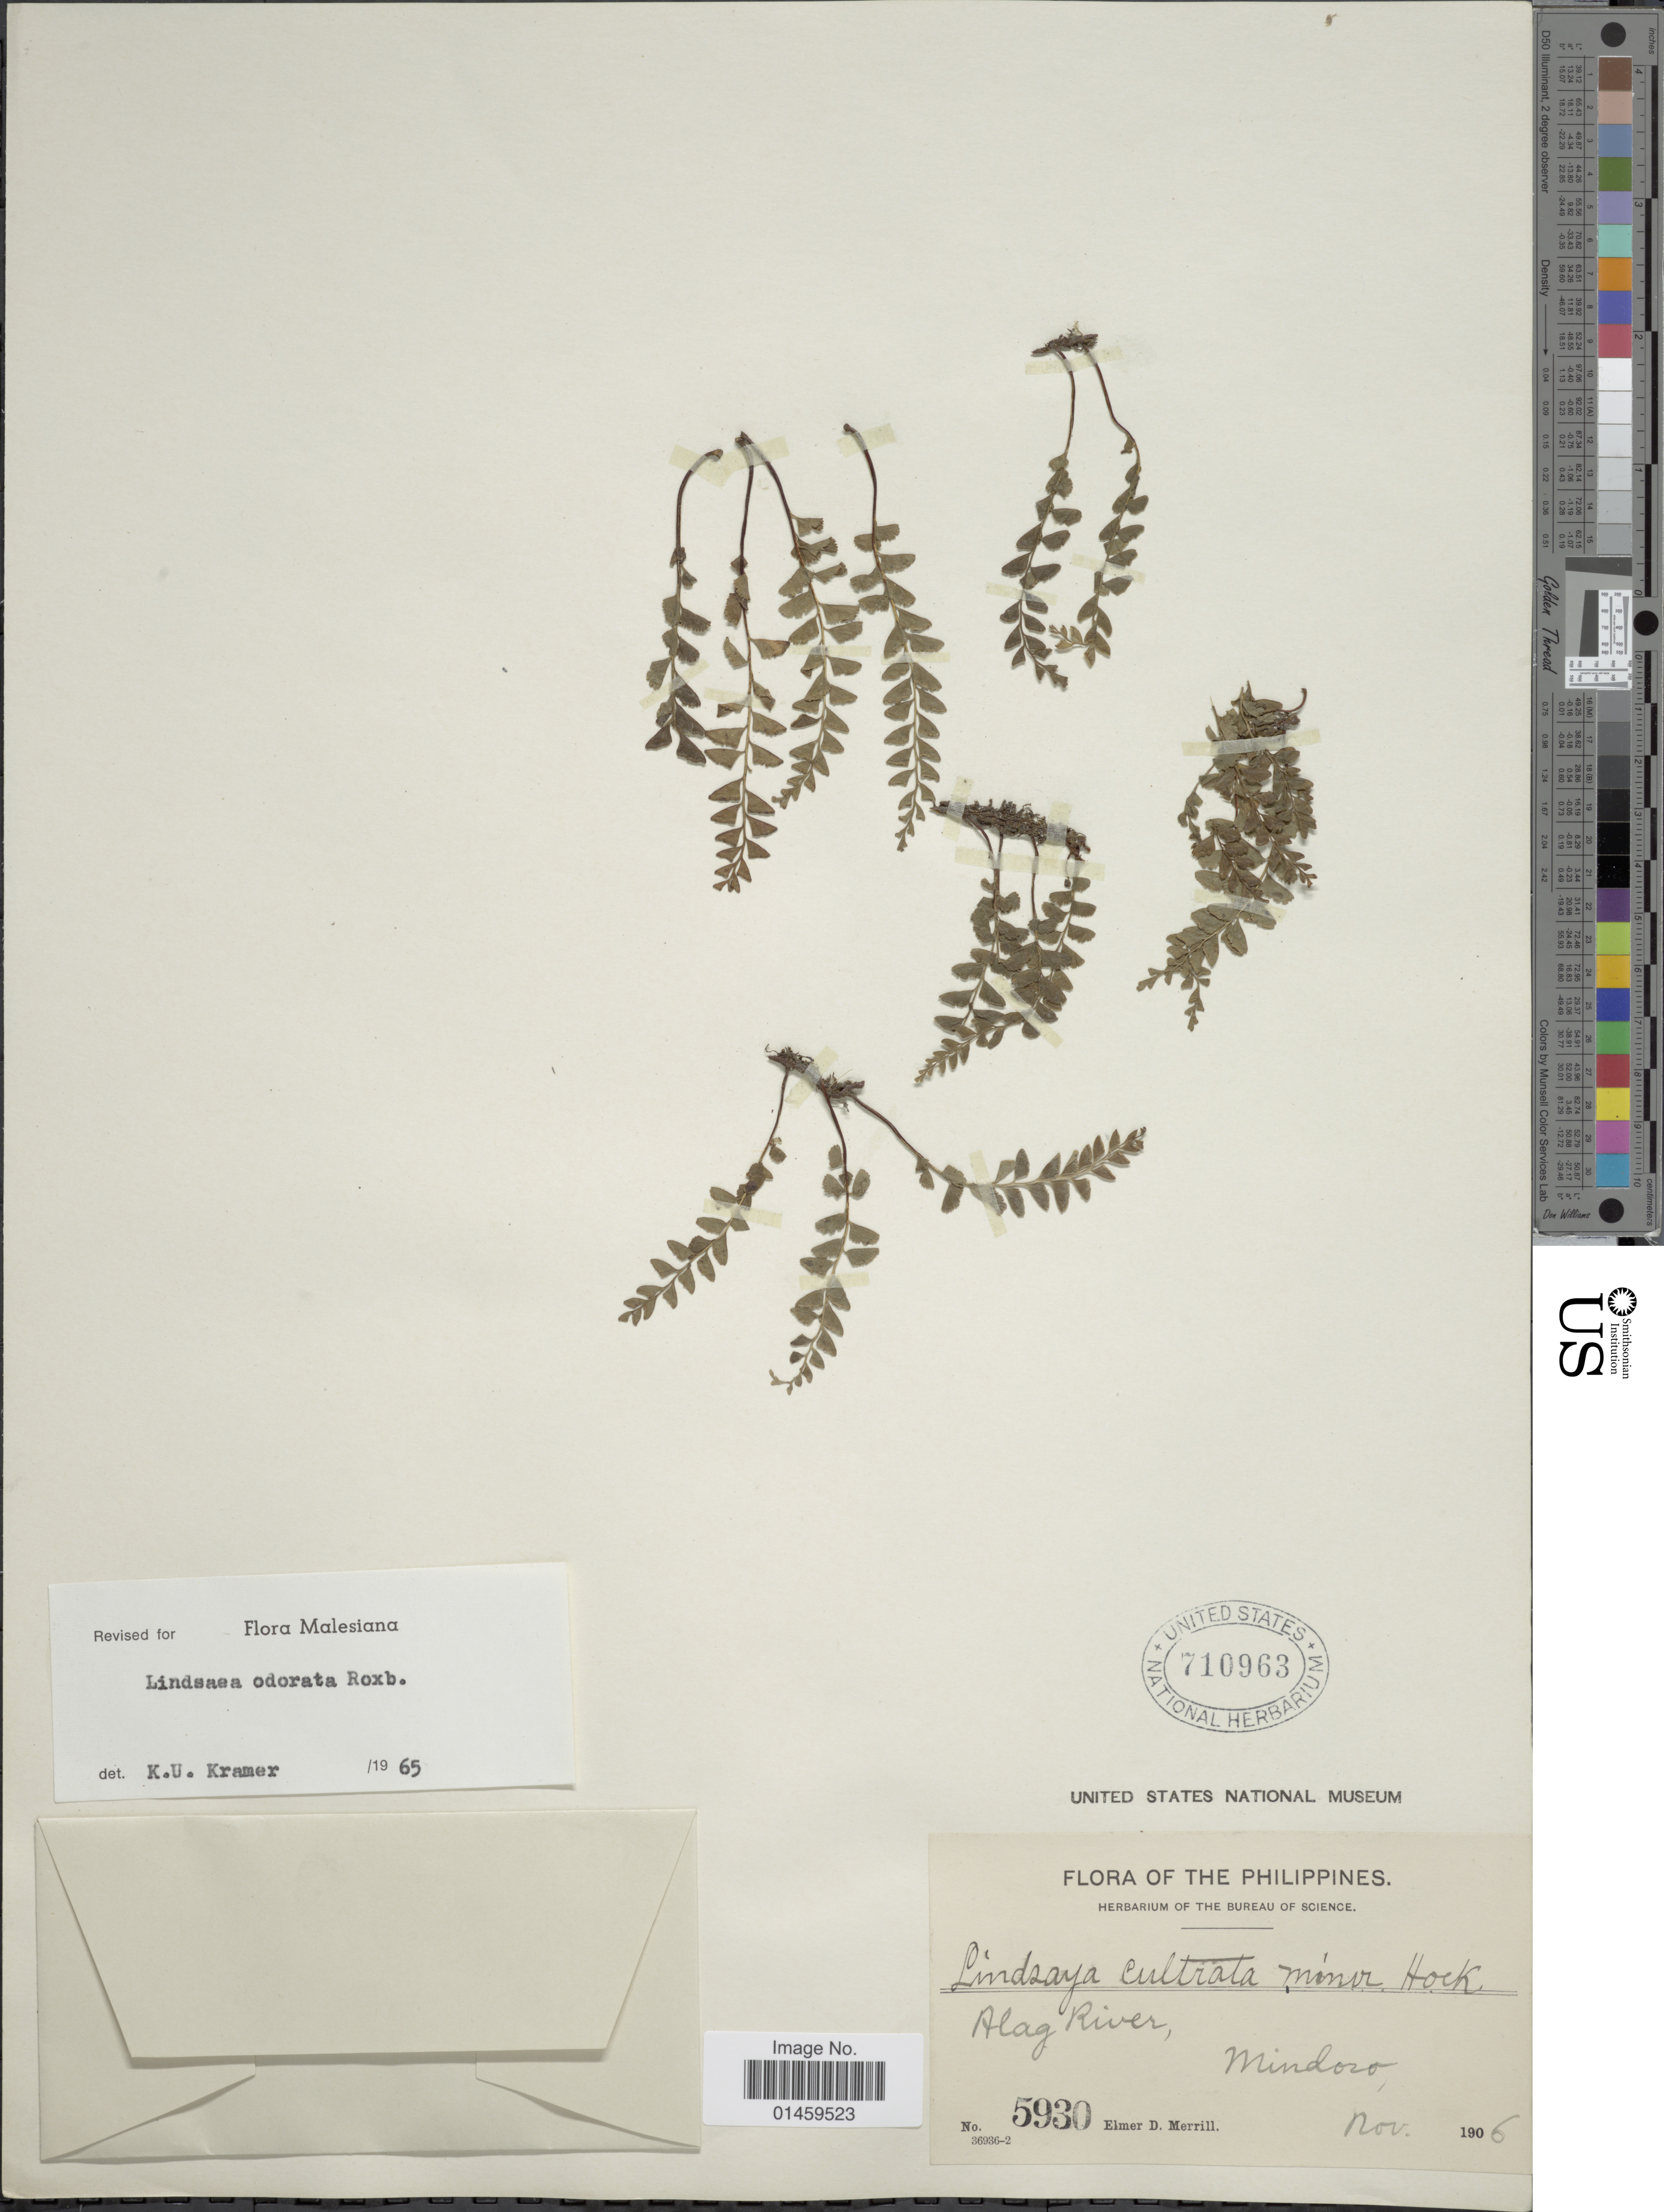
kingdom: Plantae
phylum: Tracheophyta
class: Polypodiopsida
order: Polypodiales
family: Lindsaeaceae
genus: Lindsaea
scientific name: Lindsaea odorata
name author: Roxb.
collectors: E. D. Merrill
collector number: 5930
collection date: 1906-11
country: Philippines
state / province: Mimaropa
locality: Alag River, Mindoro.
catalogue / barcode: US 710963